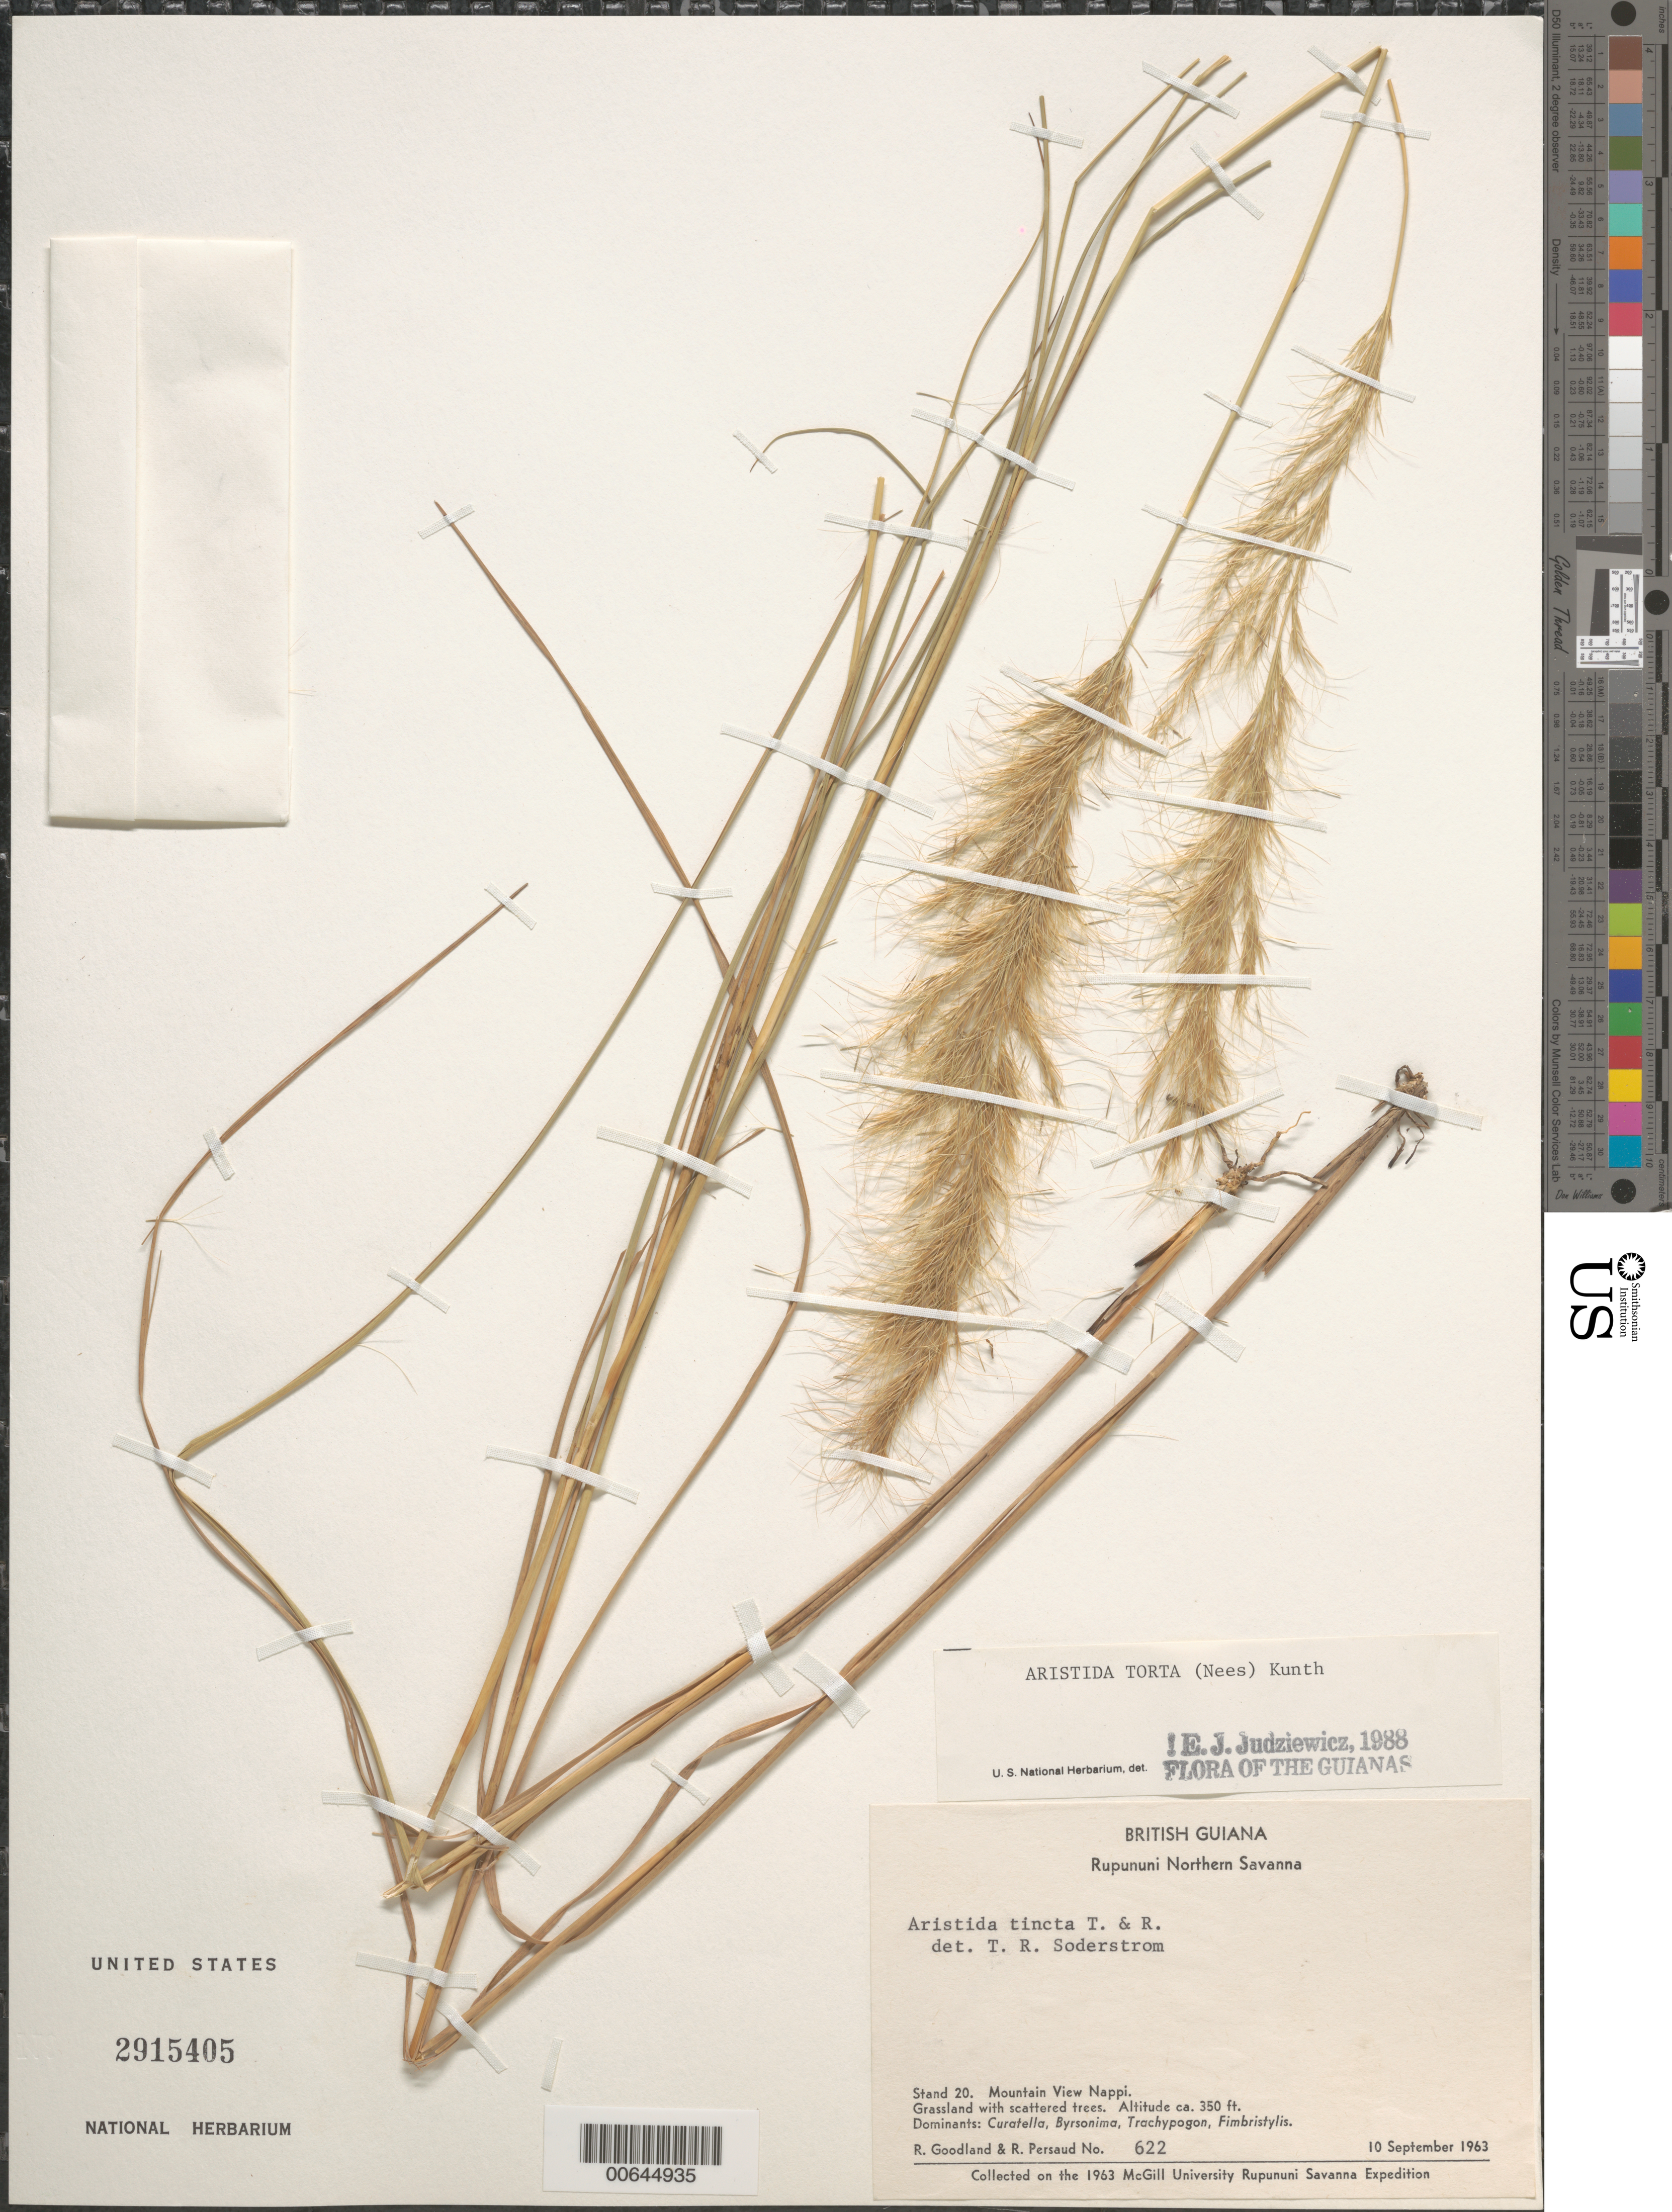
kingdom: Plantae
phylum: Tracheophyta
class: Liliopsida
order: Poales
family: Poaceae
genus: Aristida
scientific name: Aristida torta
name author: (Nees) Kunth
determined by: Judziewicz, E. J.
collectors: R. Goodland & R. Persaud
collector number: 622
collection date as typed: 10-Sep-63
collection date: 1963-09-10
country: Guyana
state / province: U. Takutu-U. Essequibo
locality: Rupununi Northern Savanna, Mountain View, Nappi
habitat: Grassland with scattered trees. Dominants: Curatella, Byrsonima, Trachypogon, Fimbristylis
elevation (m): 107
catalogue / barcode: US 2915405